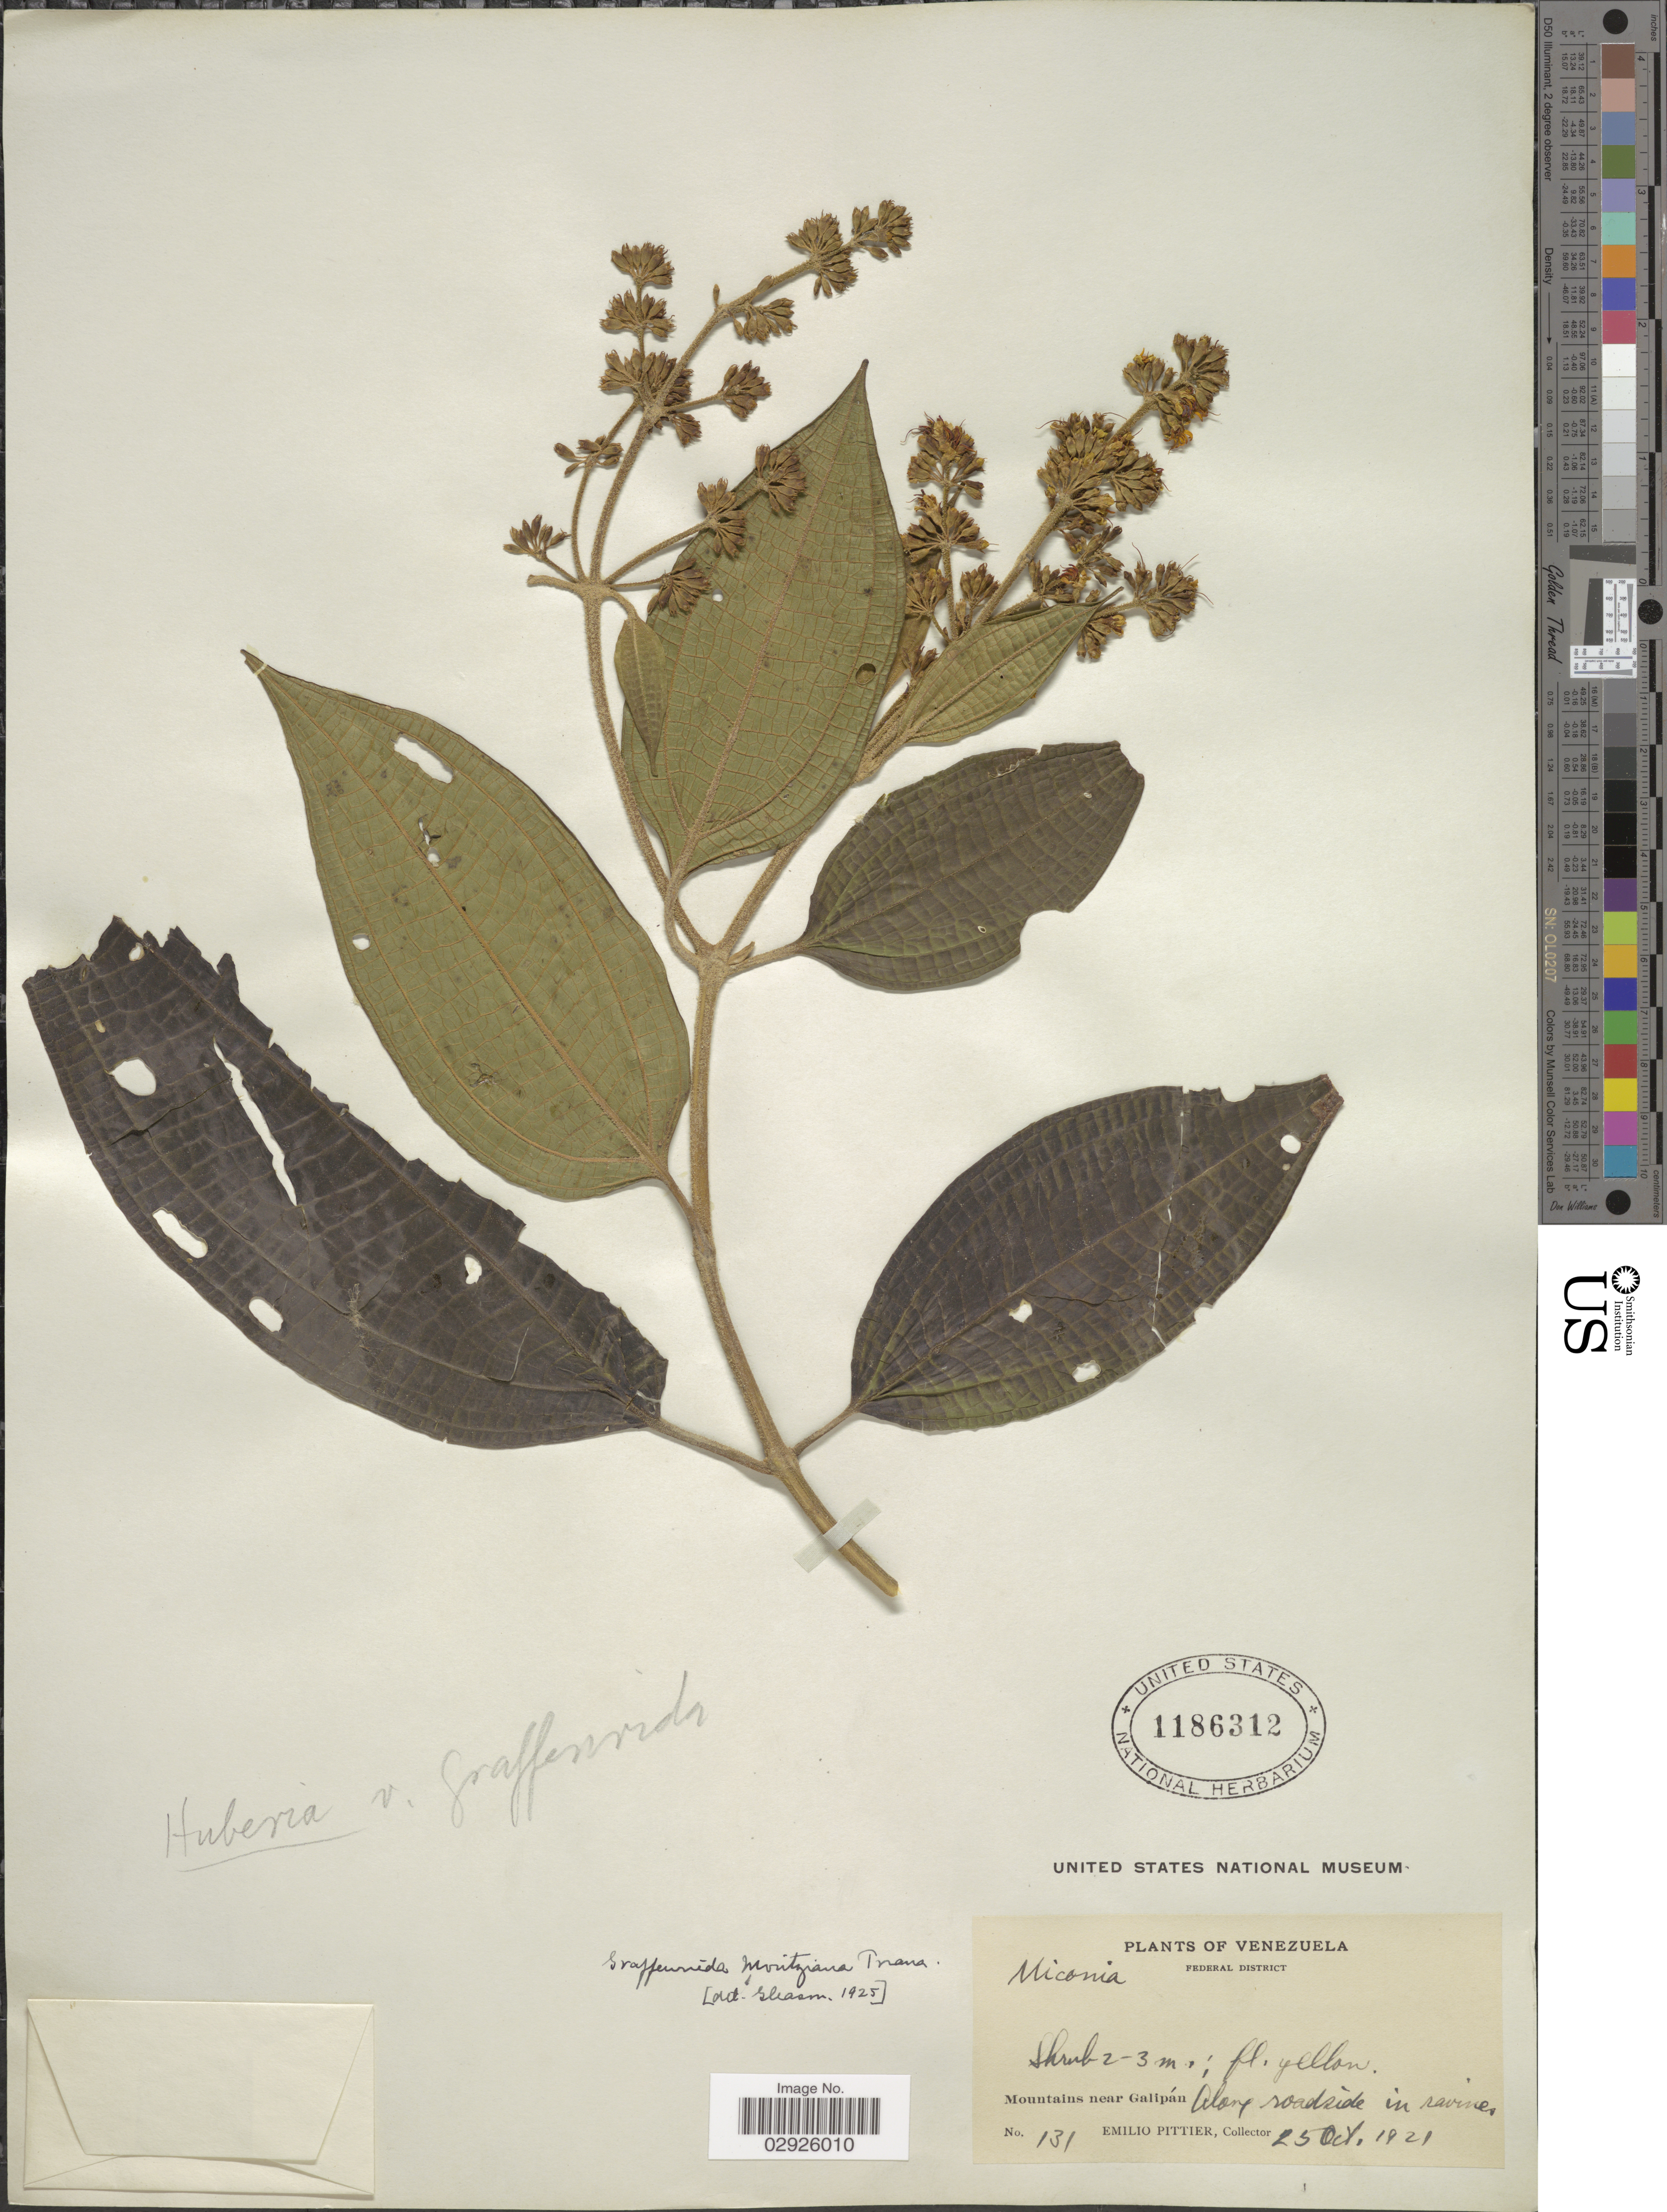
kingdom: Plantae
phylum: Tracheophyta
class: Magnoliopsida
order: Myrtales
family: Melastomataceae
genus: Graffenrieda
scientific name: Graffenrieda moritziana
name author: Triana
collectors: E. Pittier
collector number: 131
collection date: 1921-10-25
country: Venezuela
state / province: Distrito Federal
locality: Federal District. Mountains near Galipán. Along roadside in ravine.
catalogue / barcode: US 1186312